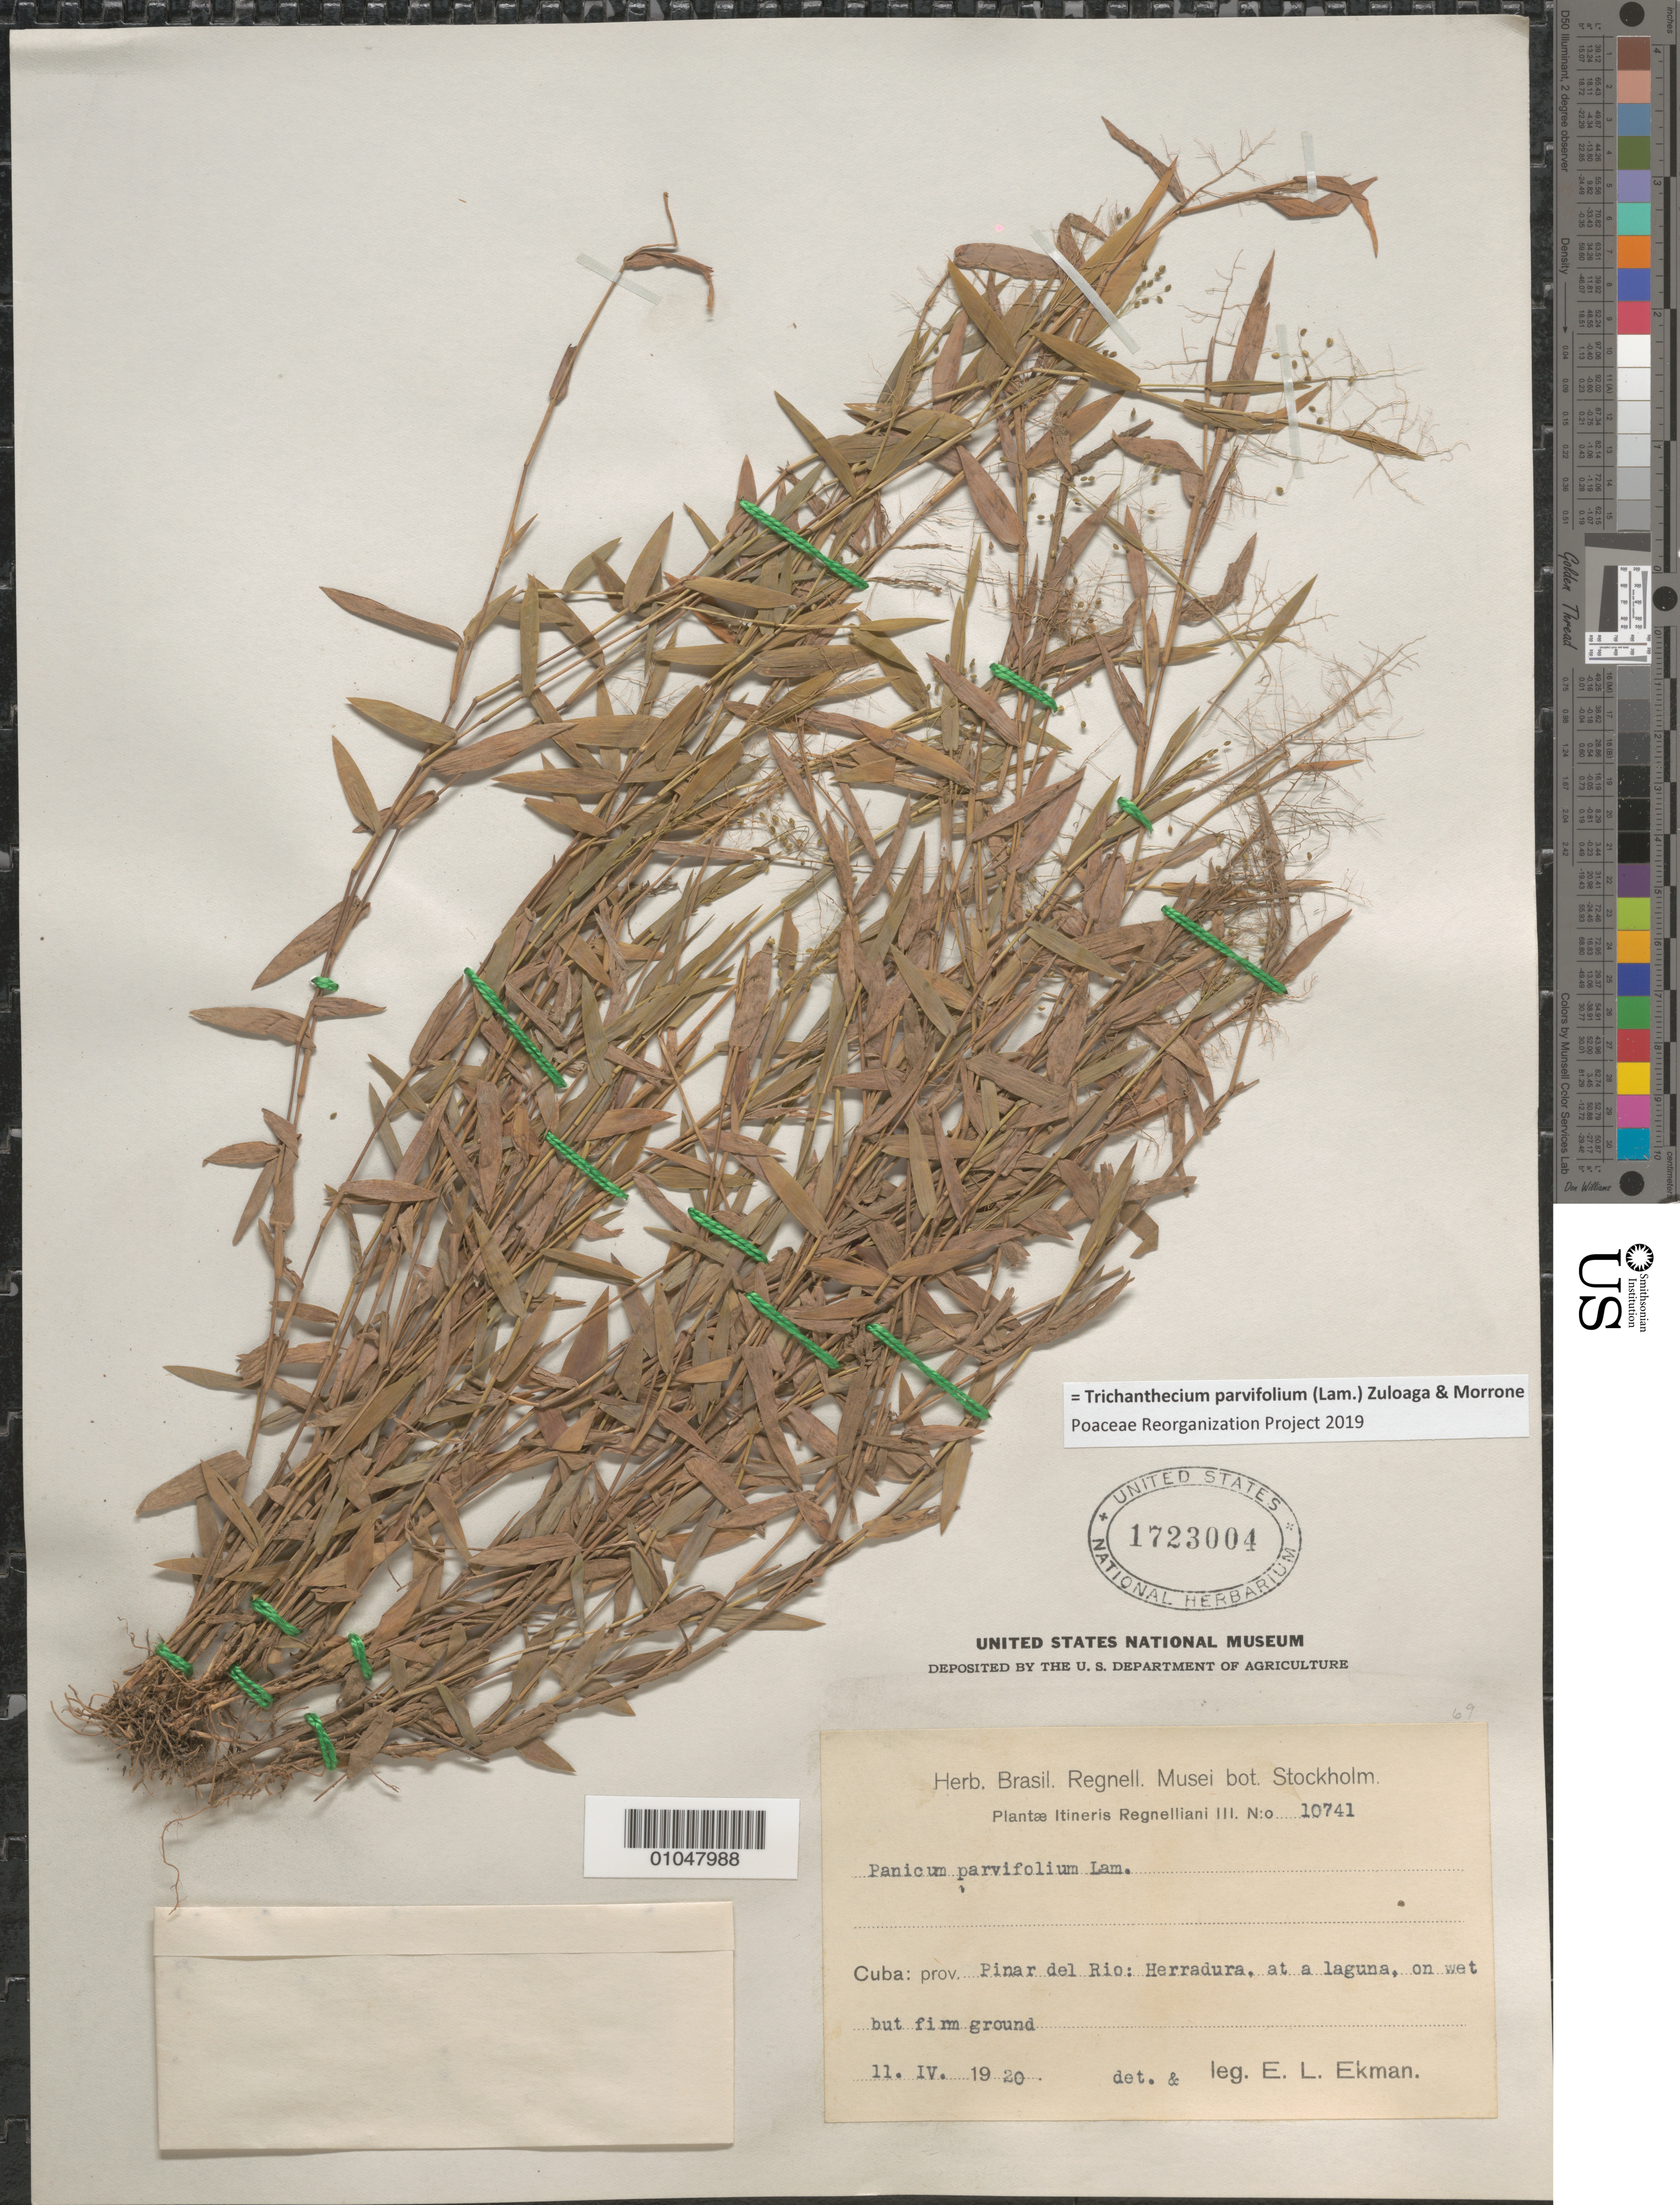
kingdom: Plantae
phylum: Tracheophyta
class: Liliopsida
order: Poales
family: Poaceae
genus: Panicum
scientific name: Panicum parvifolium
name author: Lam.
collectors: E. L. Ekman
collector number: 10741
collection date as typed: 11 Apr 1920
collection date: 1920-04-11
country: Cuba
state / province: Pinar del Rio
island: Cuba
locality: Herradura, at a laguna, on wet but firm ground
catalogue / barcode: US 1723004